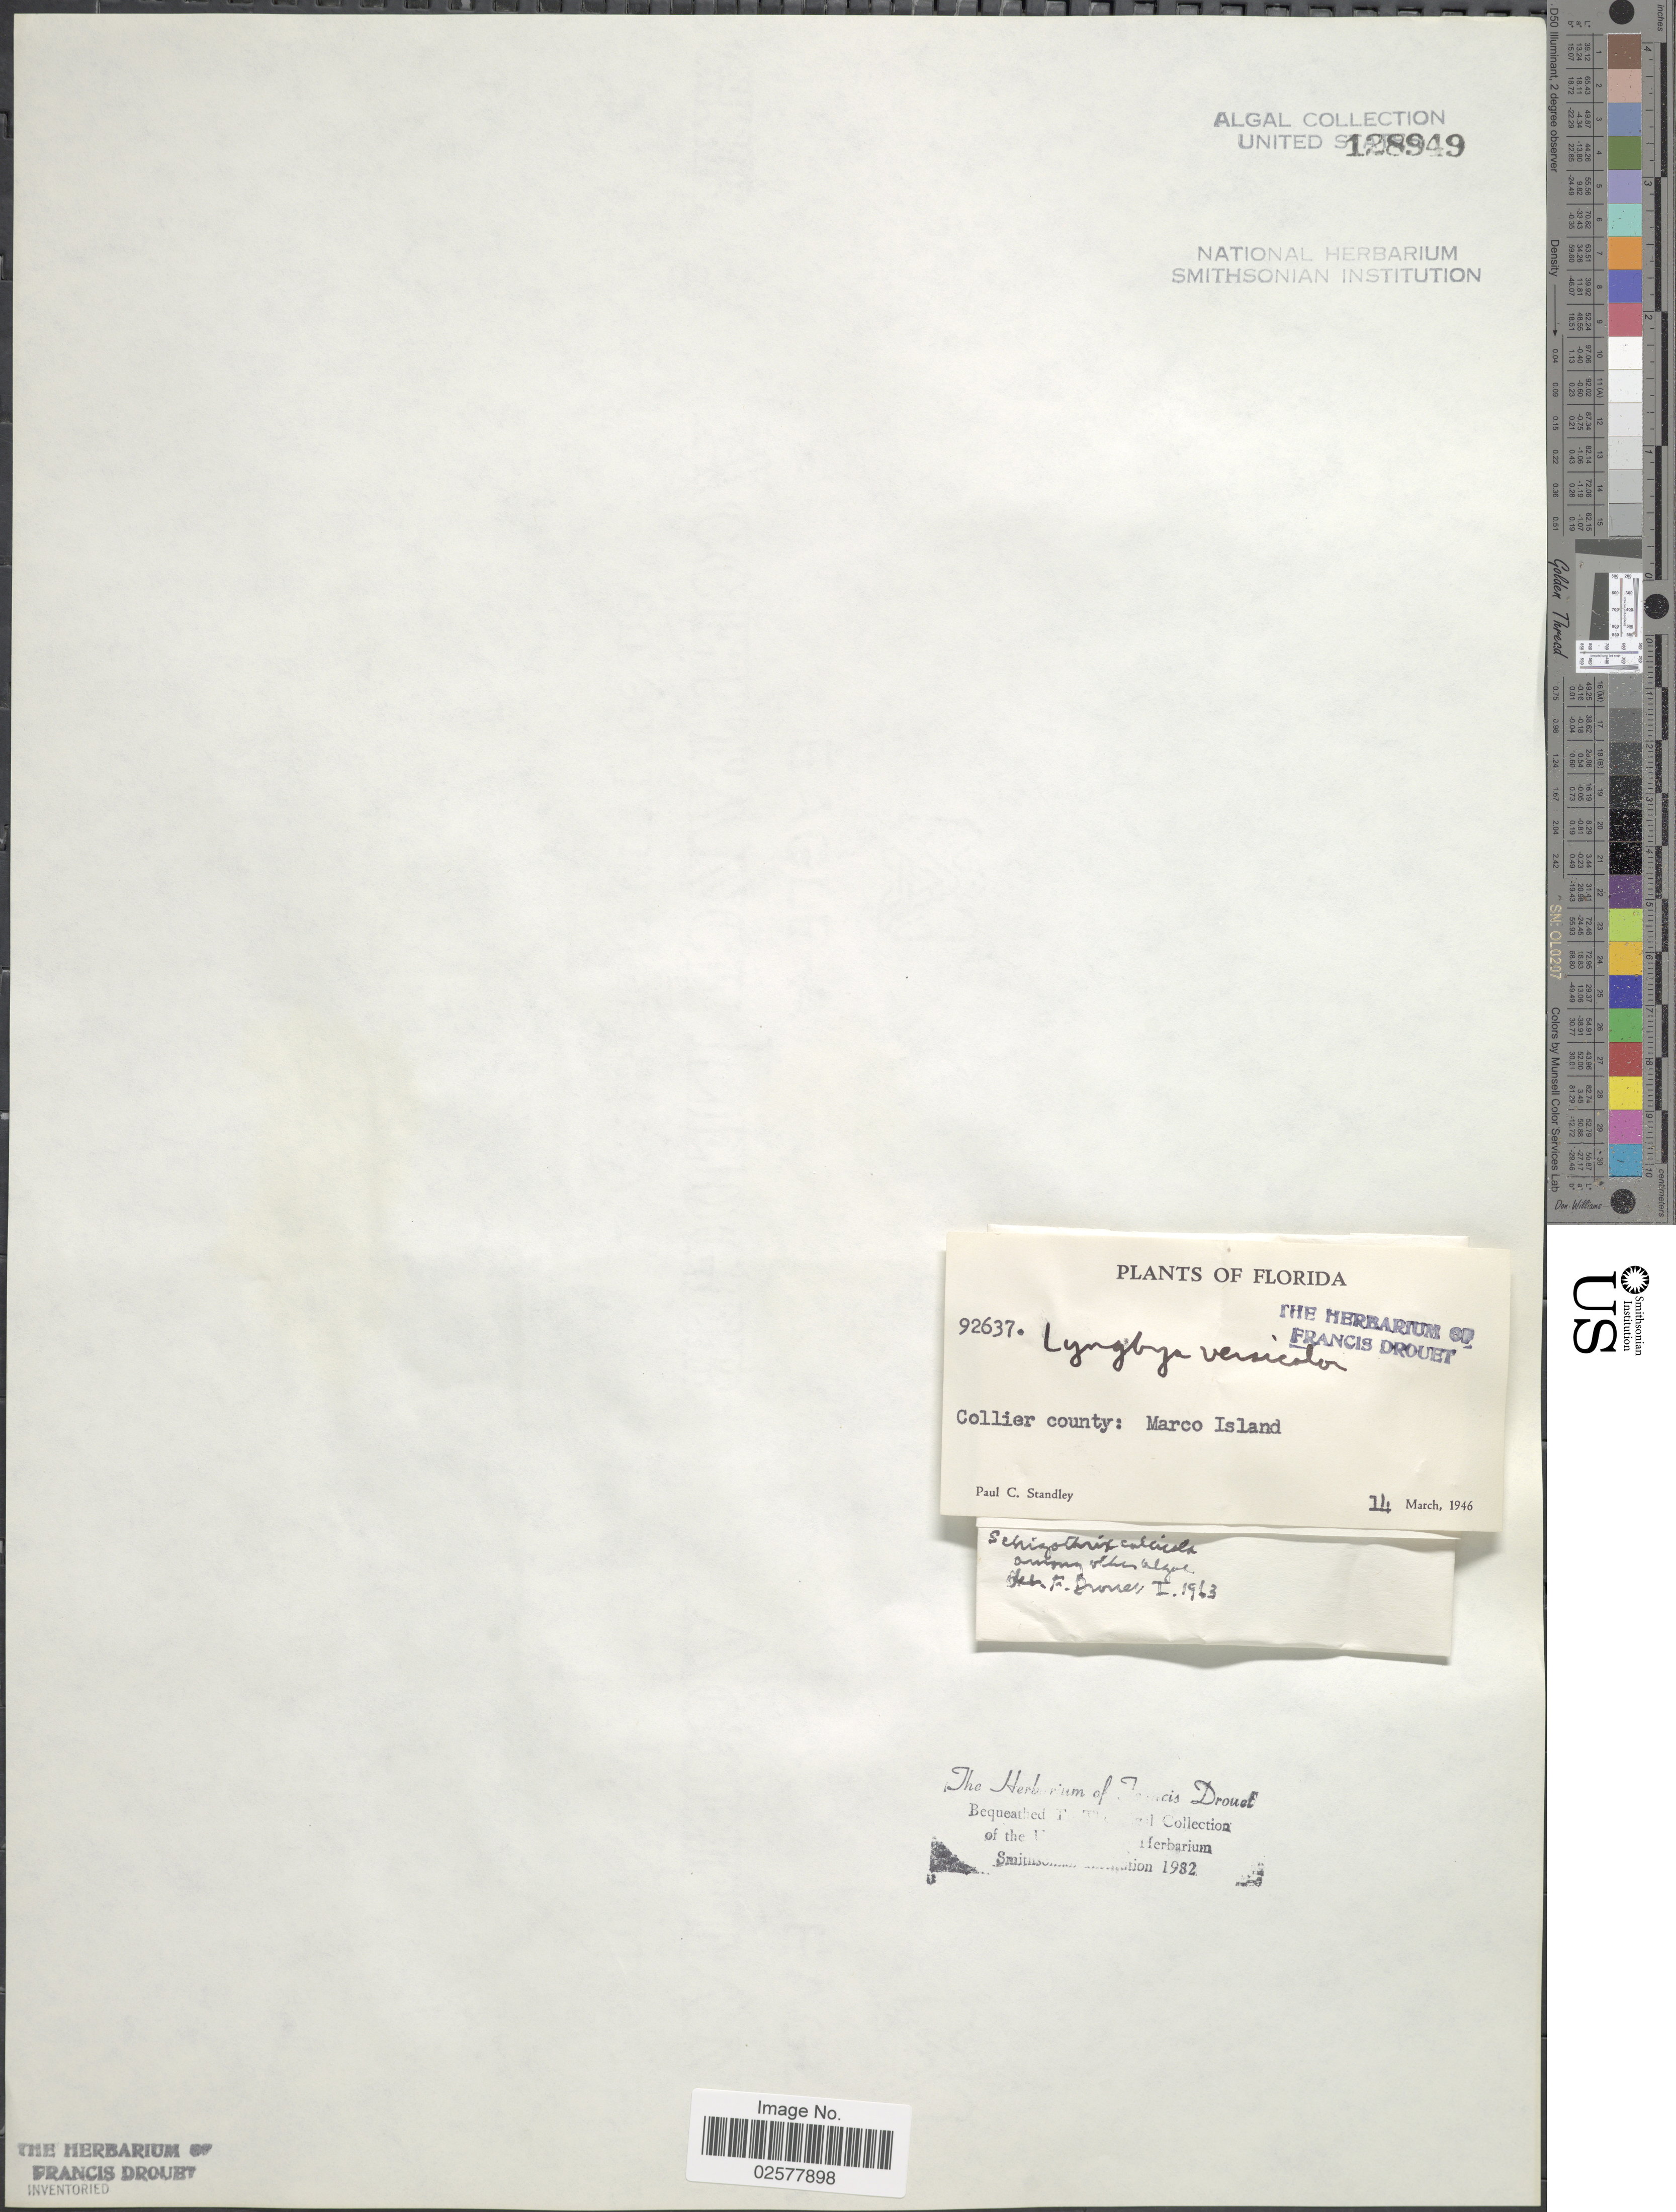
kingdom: Bacteria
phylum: Cyanobacteria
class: Cyanobacteriia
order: Leptolyngbyales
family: Trichocoleusaceae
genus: Schizothrix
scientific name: Schizothrix calcicola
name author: Gomont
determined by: Drouet, F. E.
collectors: P. C. Standley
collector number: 92637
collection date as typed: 14 Mar 1946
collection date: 1946-03-14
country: United States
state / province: Florida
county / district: Collier County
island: Marco Island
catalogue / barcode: US 128949